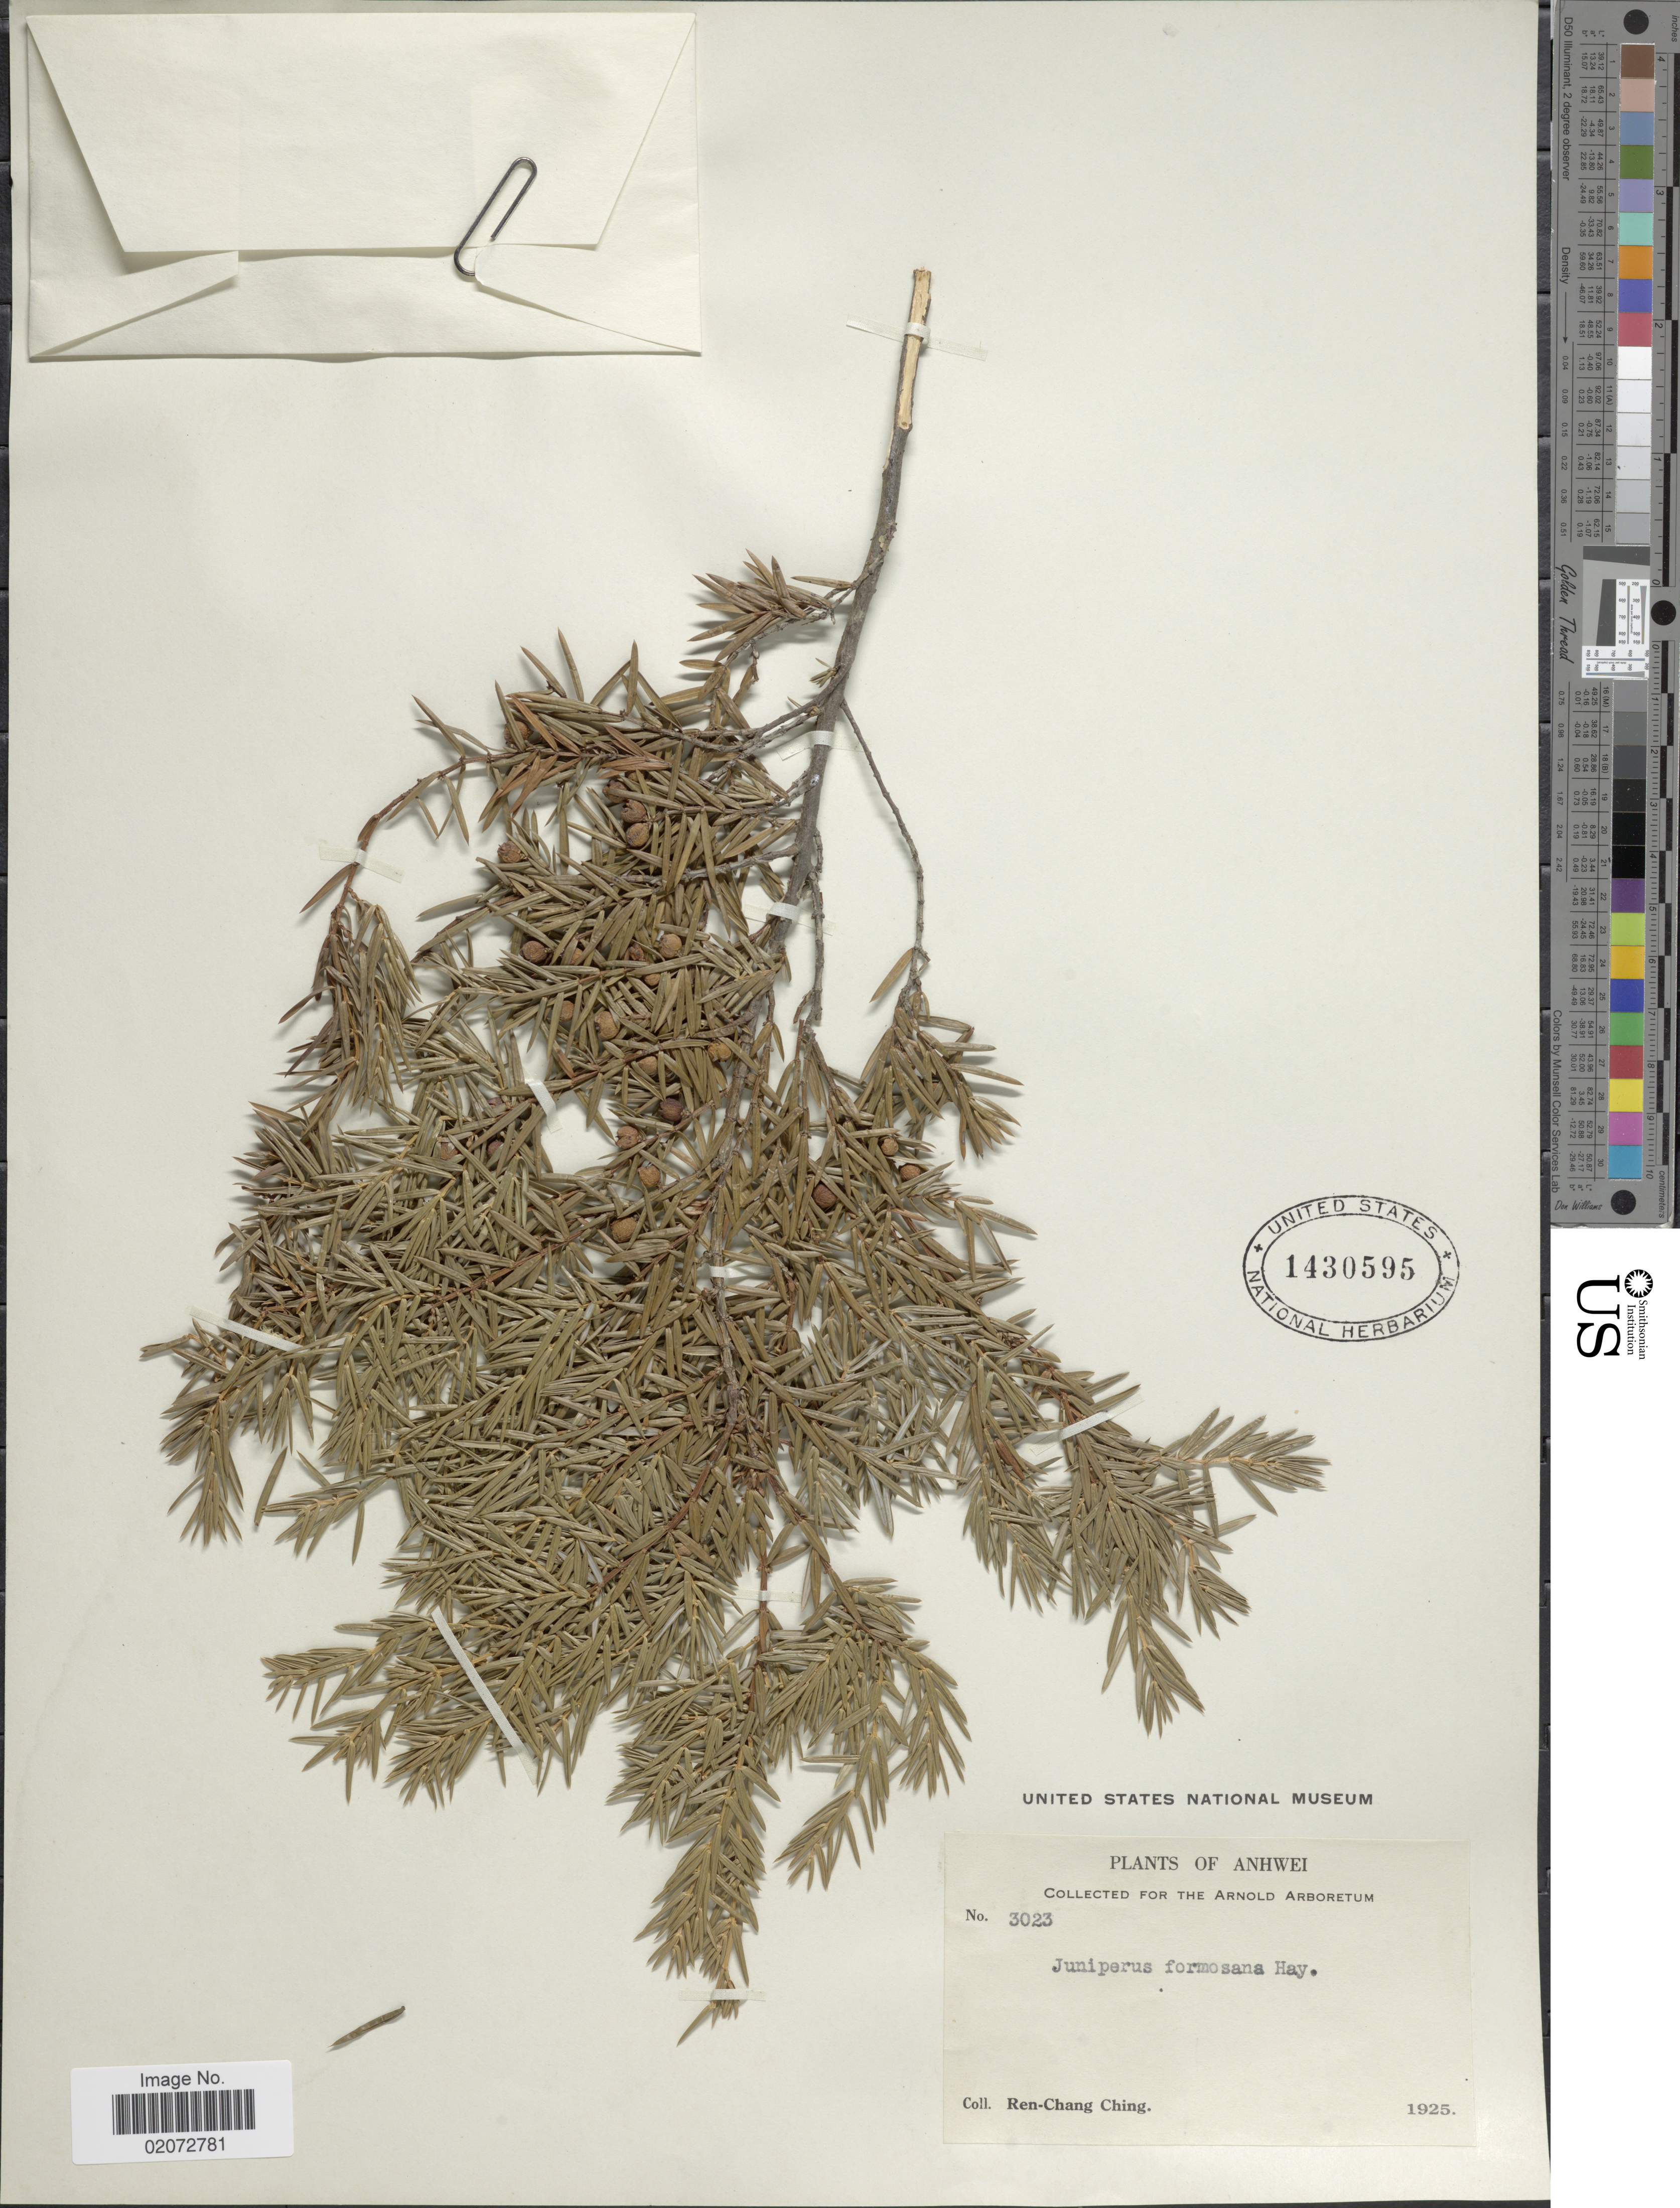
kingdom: Plantae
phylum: Tracheophyta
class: Pinopsida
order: Pinales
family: Cupressaceae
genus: Juniperus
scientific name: Juniperus formosana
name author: Hayata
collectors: R. C. Ching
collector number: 3023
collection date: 1925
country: China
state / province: Anhui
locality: Anhwei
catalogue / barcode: US 1430595